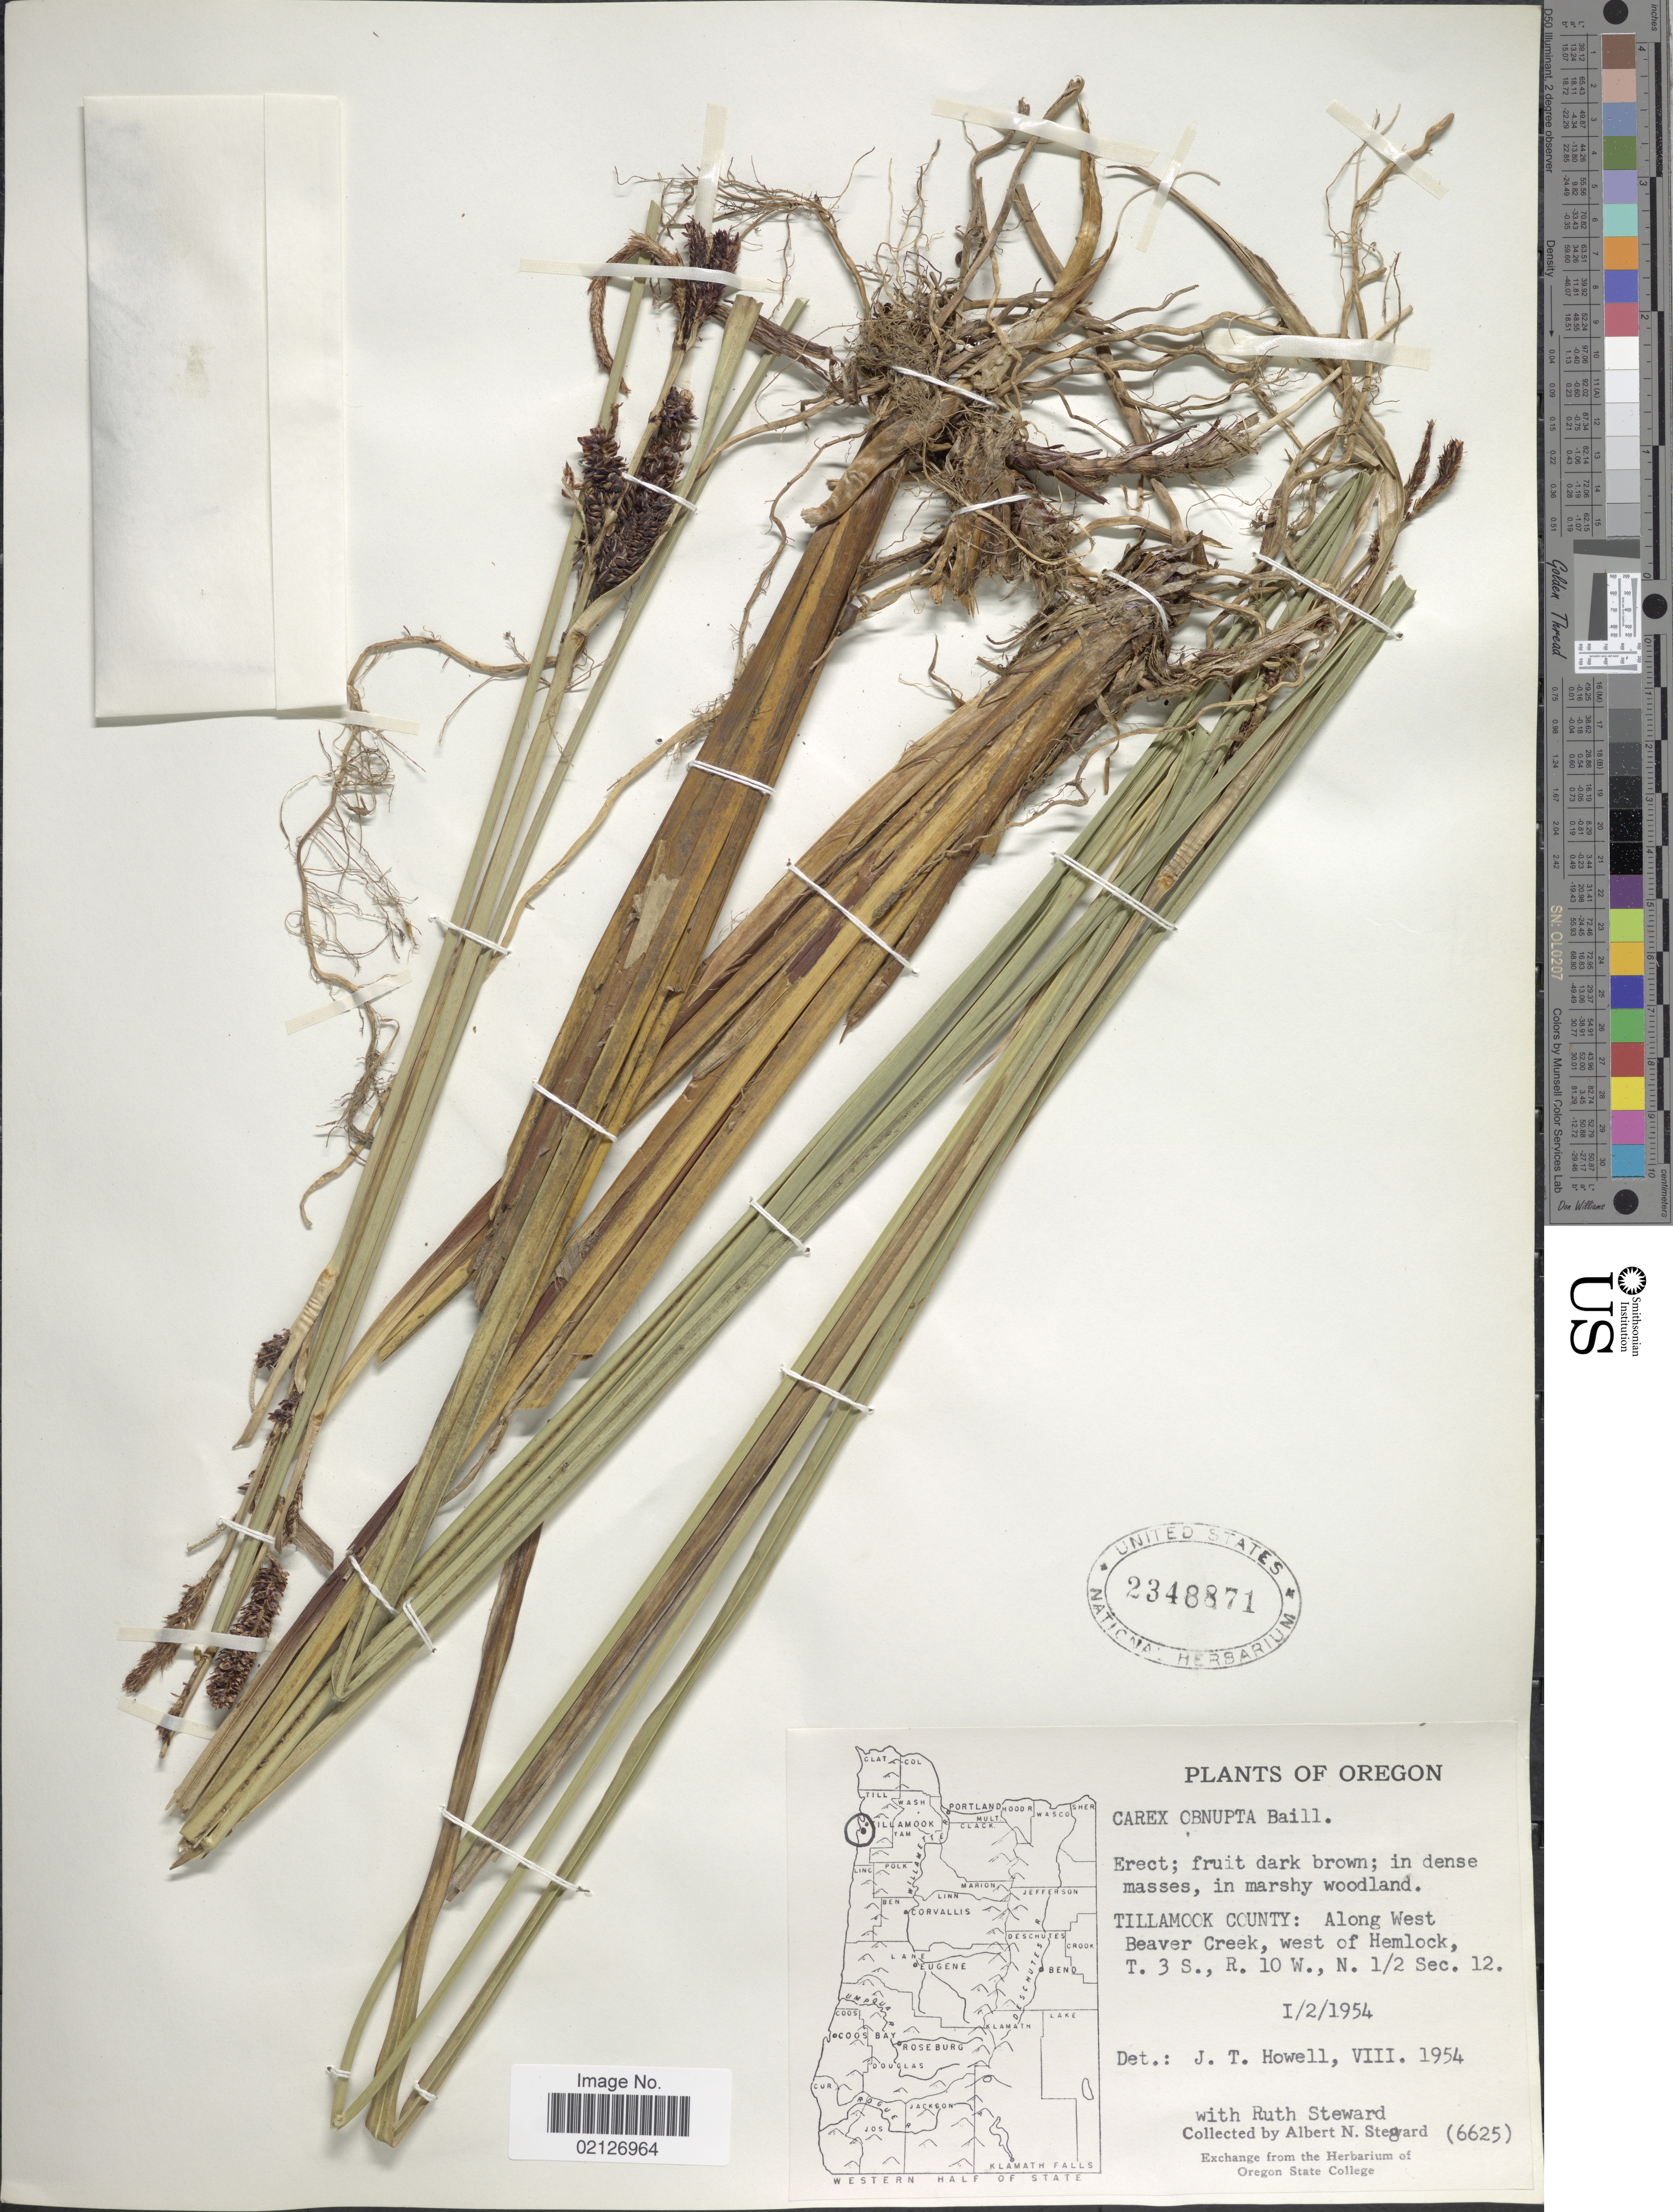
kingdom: Plantae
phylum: Tracheophyta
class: Liliopsida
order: Poales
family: Cyperaceae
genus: Carex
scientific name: Carex obnupta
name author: L.H. Bailey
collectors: A. N. Steward & R. Steward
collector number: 6625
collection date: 1954-01-02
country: United States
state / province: Oregon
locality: Tillamook County: along West Beaver Creek, west of Hemlock, T.3S., R.10W., N.1/2 Sec. 12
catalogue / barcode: US 2348871